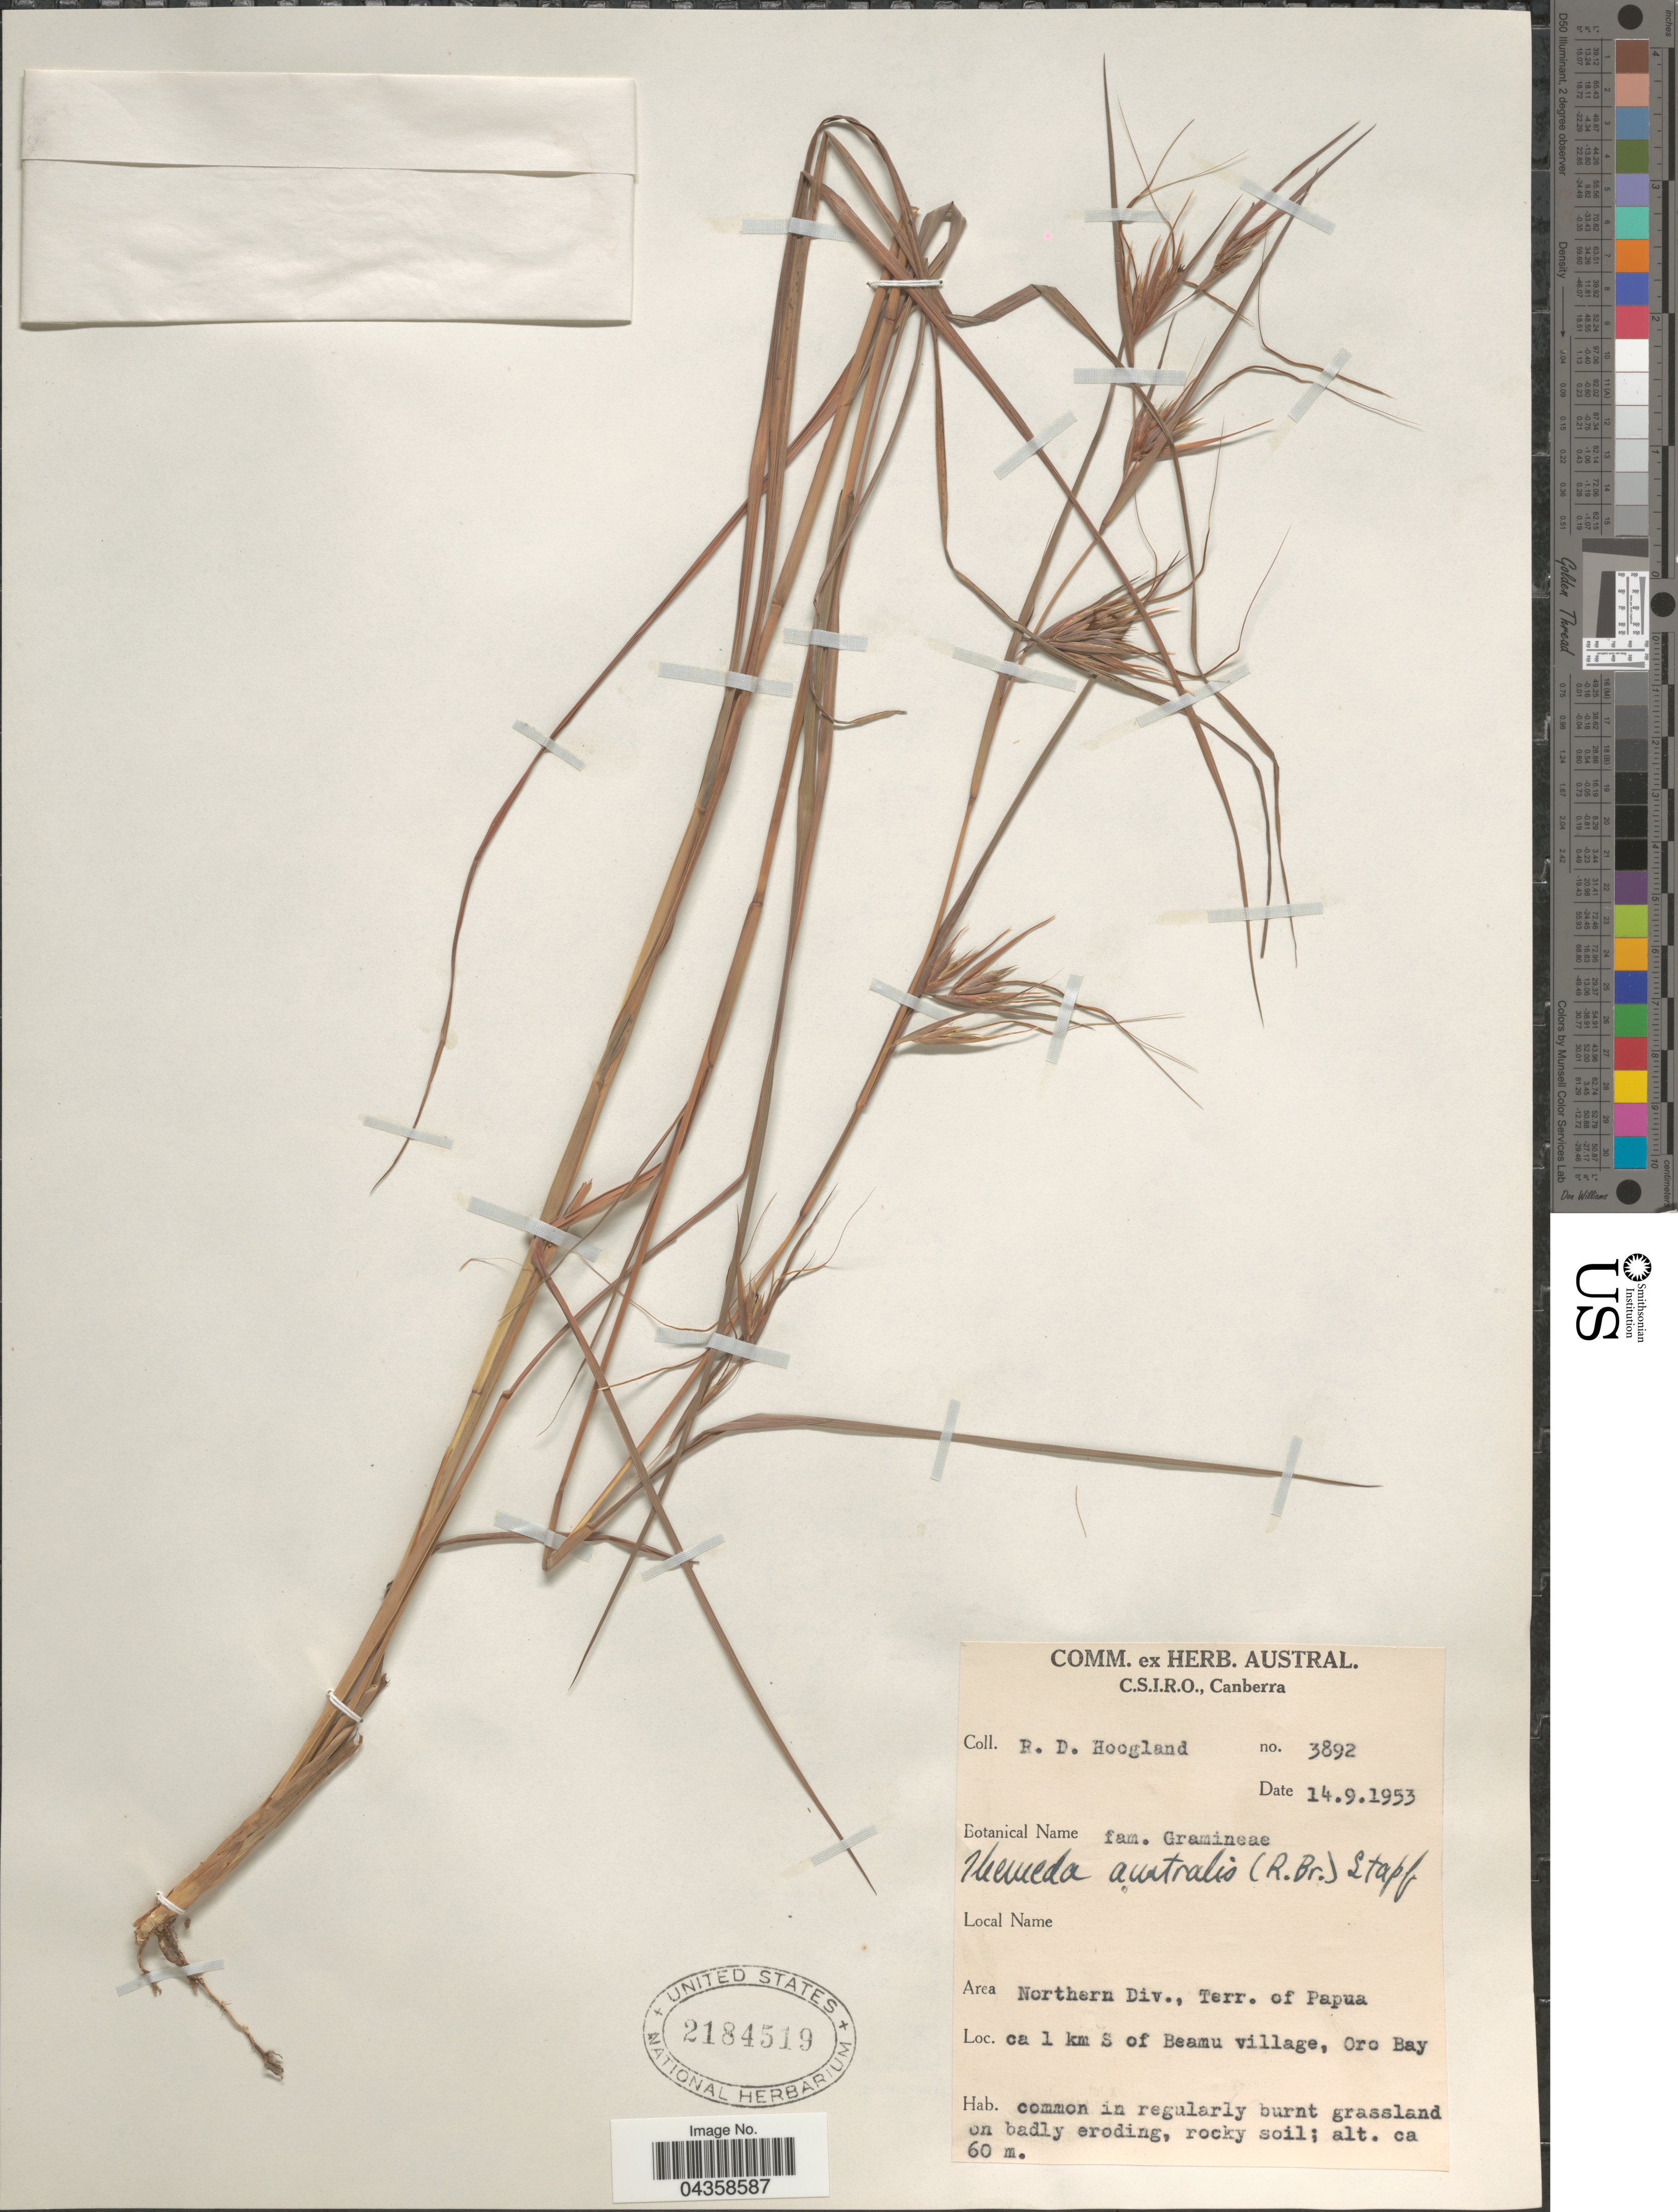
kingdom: Plantae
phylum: Tracheophyta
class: Liliopsida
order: Poales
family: Poaceae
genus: Themeda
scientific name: Themeda triandra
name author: Forssk.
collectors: R. D. Hoogland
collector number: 3892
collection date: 1953-09-14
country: Papua New Guinea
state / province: Northern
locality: Area Northern Div., Terr. of Papua. ca 1 km S of Beamu village, Oro Bay.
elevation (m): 60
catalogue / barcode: US 2184519